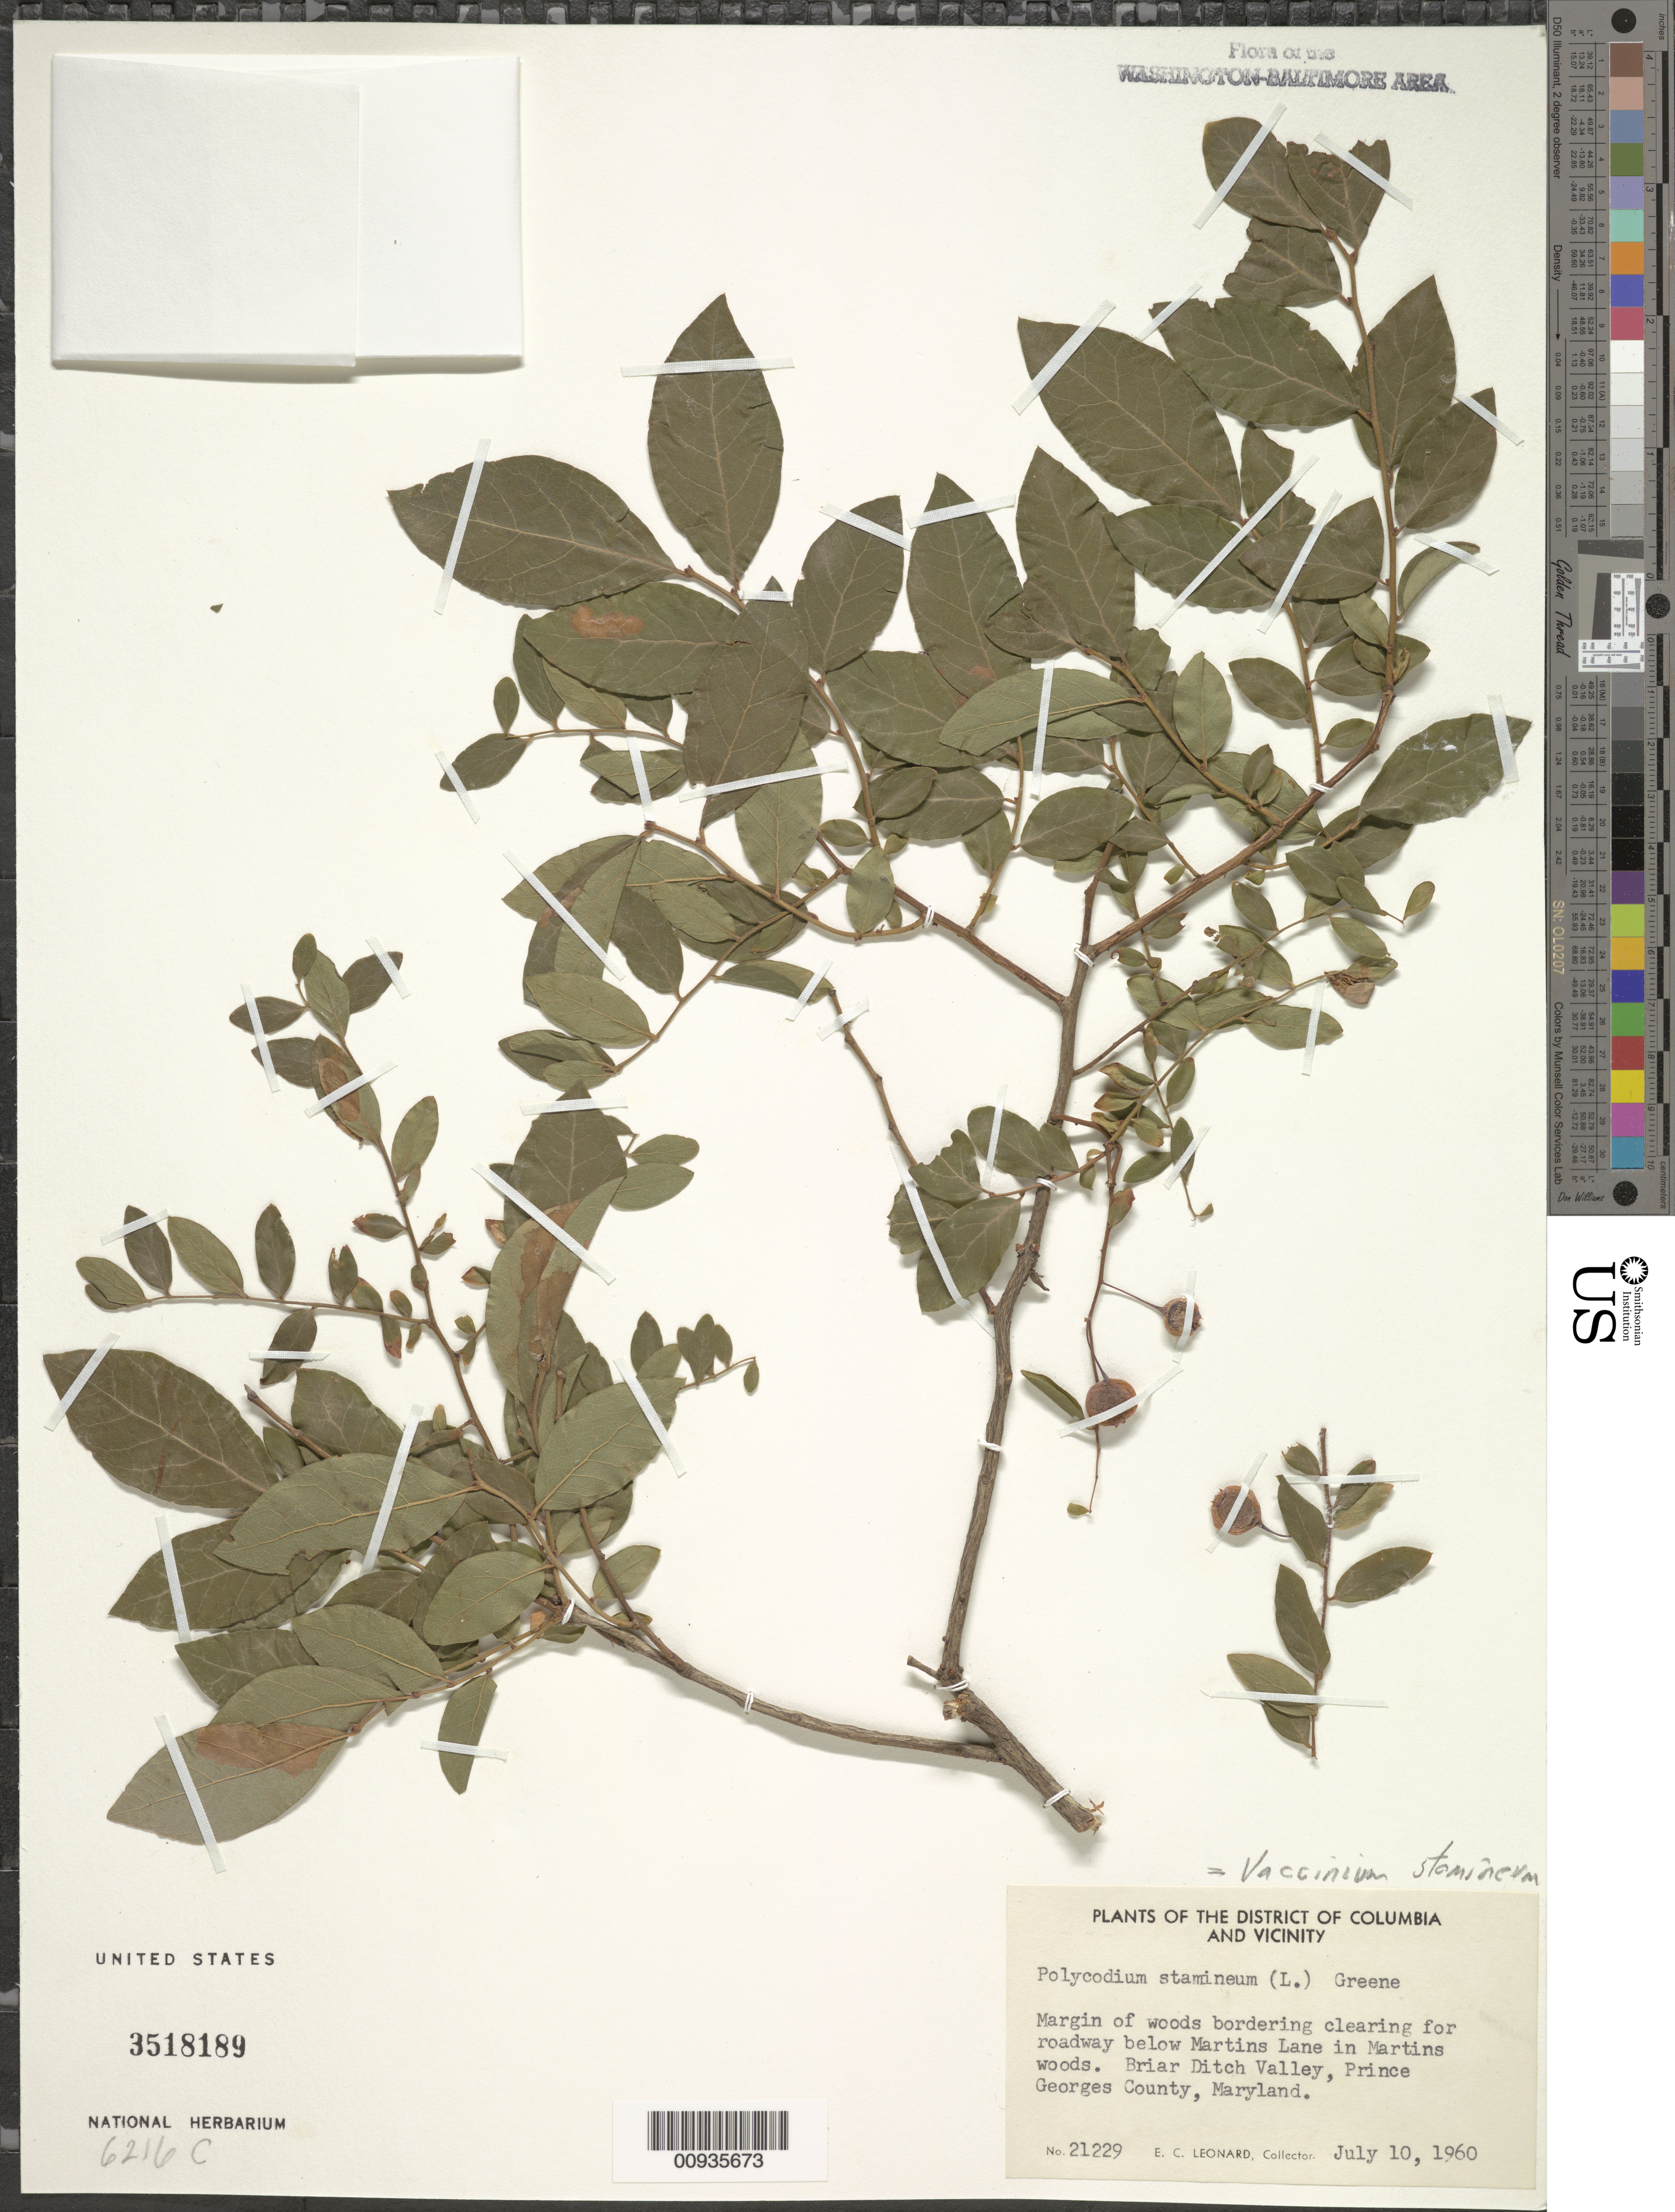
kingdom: Plantae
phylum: Tracheophyta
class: Magnoliopsida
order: Ericales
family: Ericaceae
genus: Vaccinium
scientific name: Vaccinium stamineum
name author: L.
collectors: E. C. Leonard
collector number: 21229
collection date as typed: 10 Jul 1960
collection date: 1960-07-10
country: United States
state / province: Maryland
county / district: Prince George's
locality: Briar Ditch Valley, below Martin's Lane, Martins woods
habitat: margin of woods bordering clearing for roadway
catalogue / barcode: US 3518189